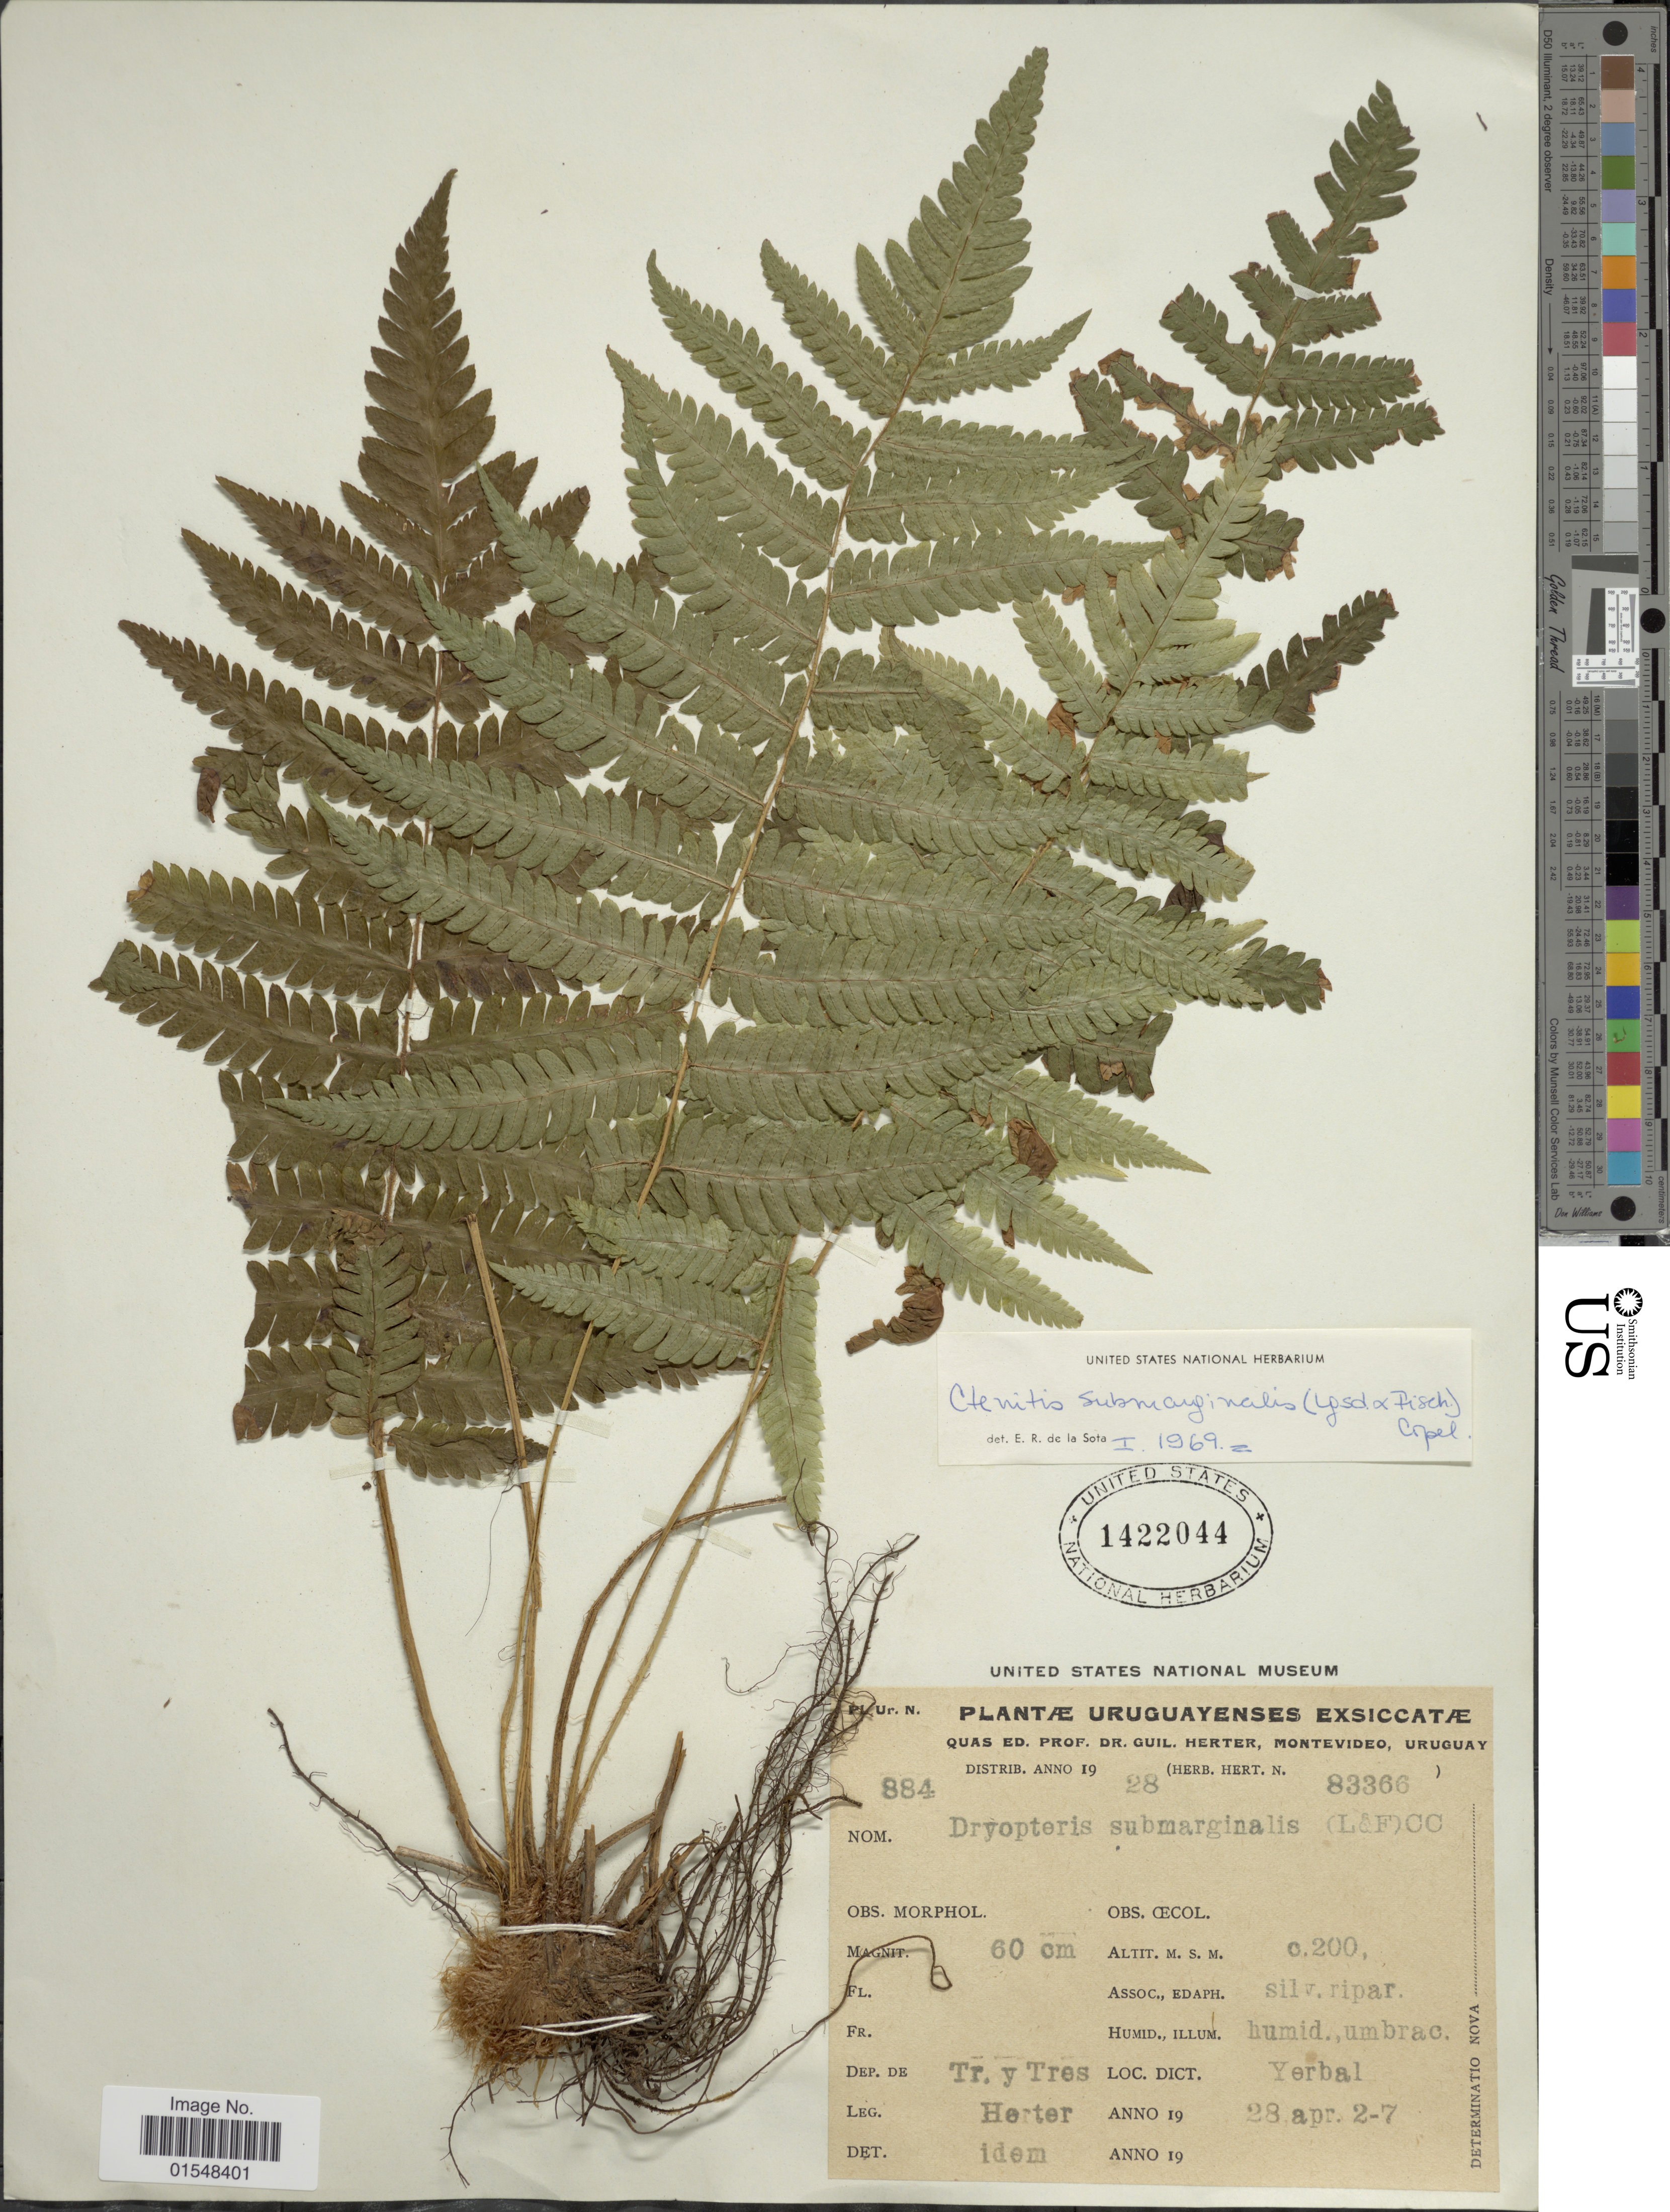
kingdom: Plantae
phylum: Tracheophyta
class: Polypodiopsida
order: Polypodiales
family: Dryopteridaceae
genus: Ctenitis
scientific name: Ctenitis submarginalis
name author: (Langsd. & Fisch.) Ching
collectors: Herter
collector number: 884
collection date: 1928-04-02/1928-04-07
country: Uruguay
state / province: Treinta y Tres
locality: Yerbal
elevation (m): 200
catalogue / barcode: US 1422044